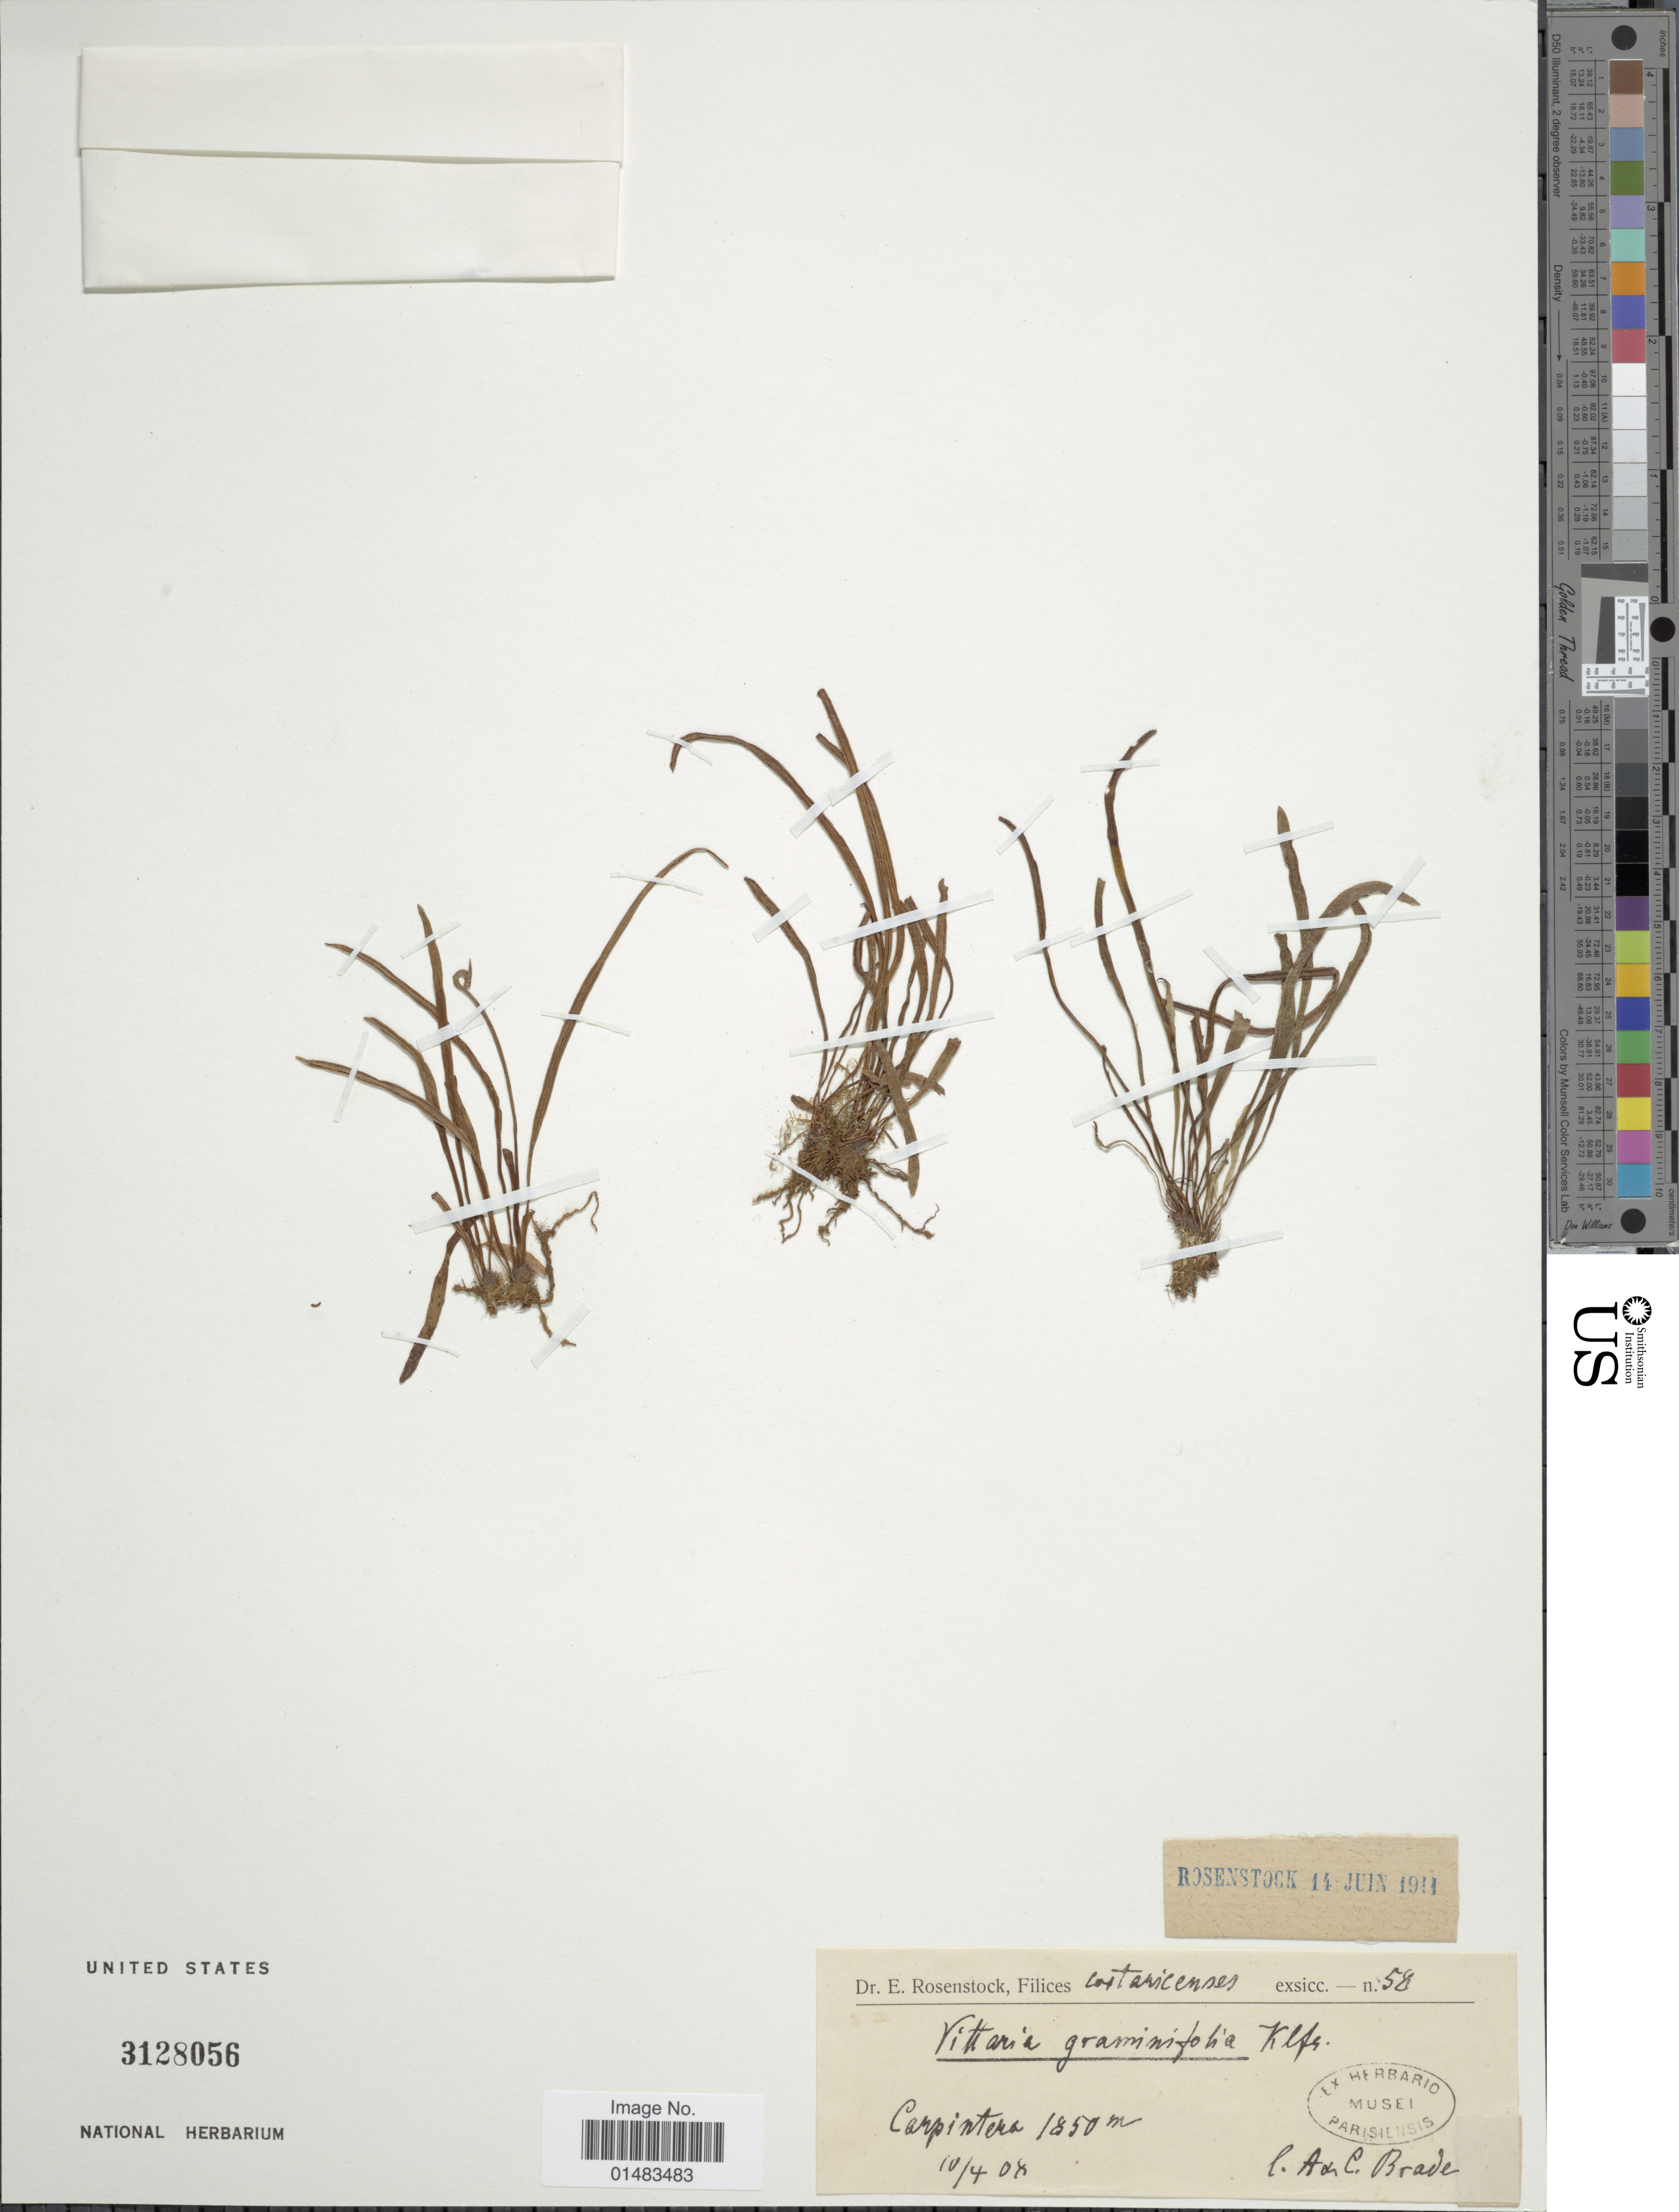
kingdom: Plantae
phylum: Tracheophyta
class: Polypodiopsida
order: Polypodiales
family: Pteridaceae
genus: Vittaria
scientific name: Vittaria graminifolia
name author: Kaulf.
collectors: A. Brade & C. Brade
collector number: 58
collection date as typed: Transcribed d/m/y: 10/4/8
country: Costa Rica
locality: Carpintera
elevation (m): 1850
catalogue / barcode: US 3128056